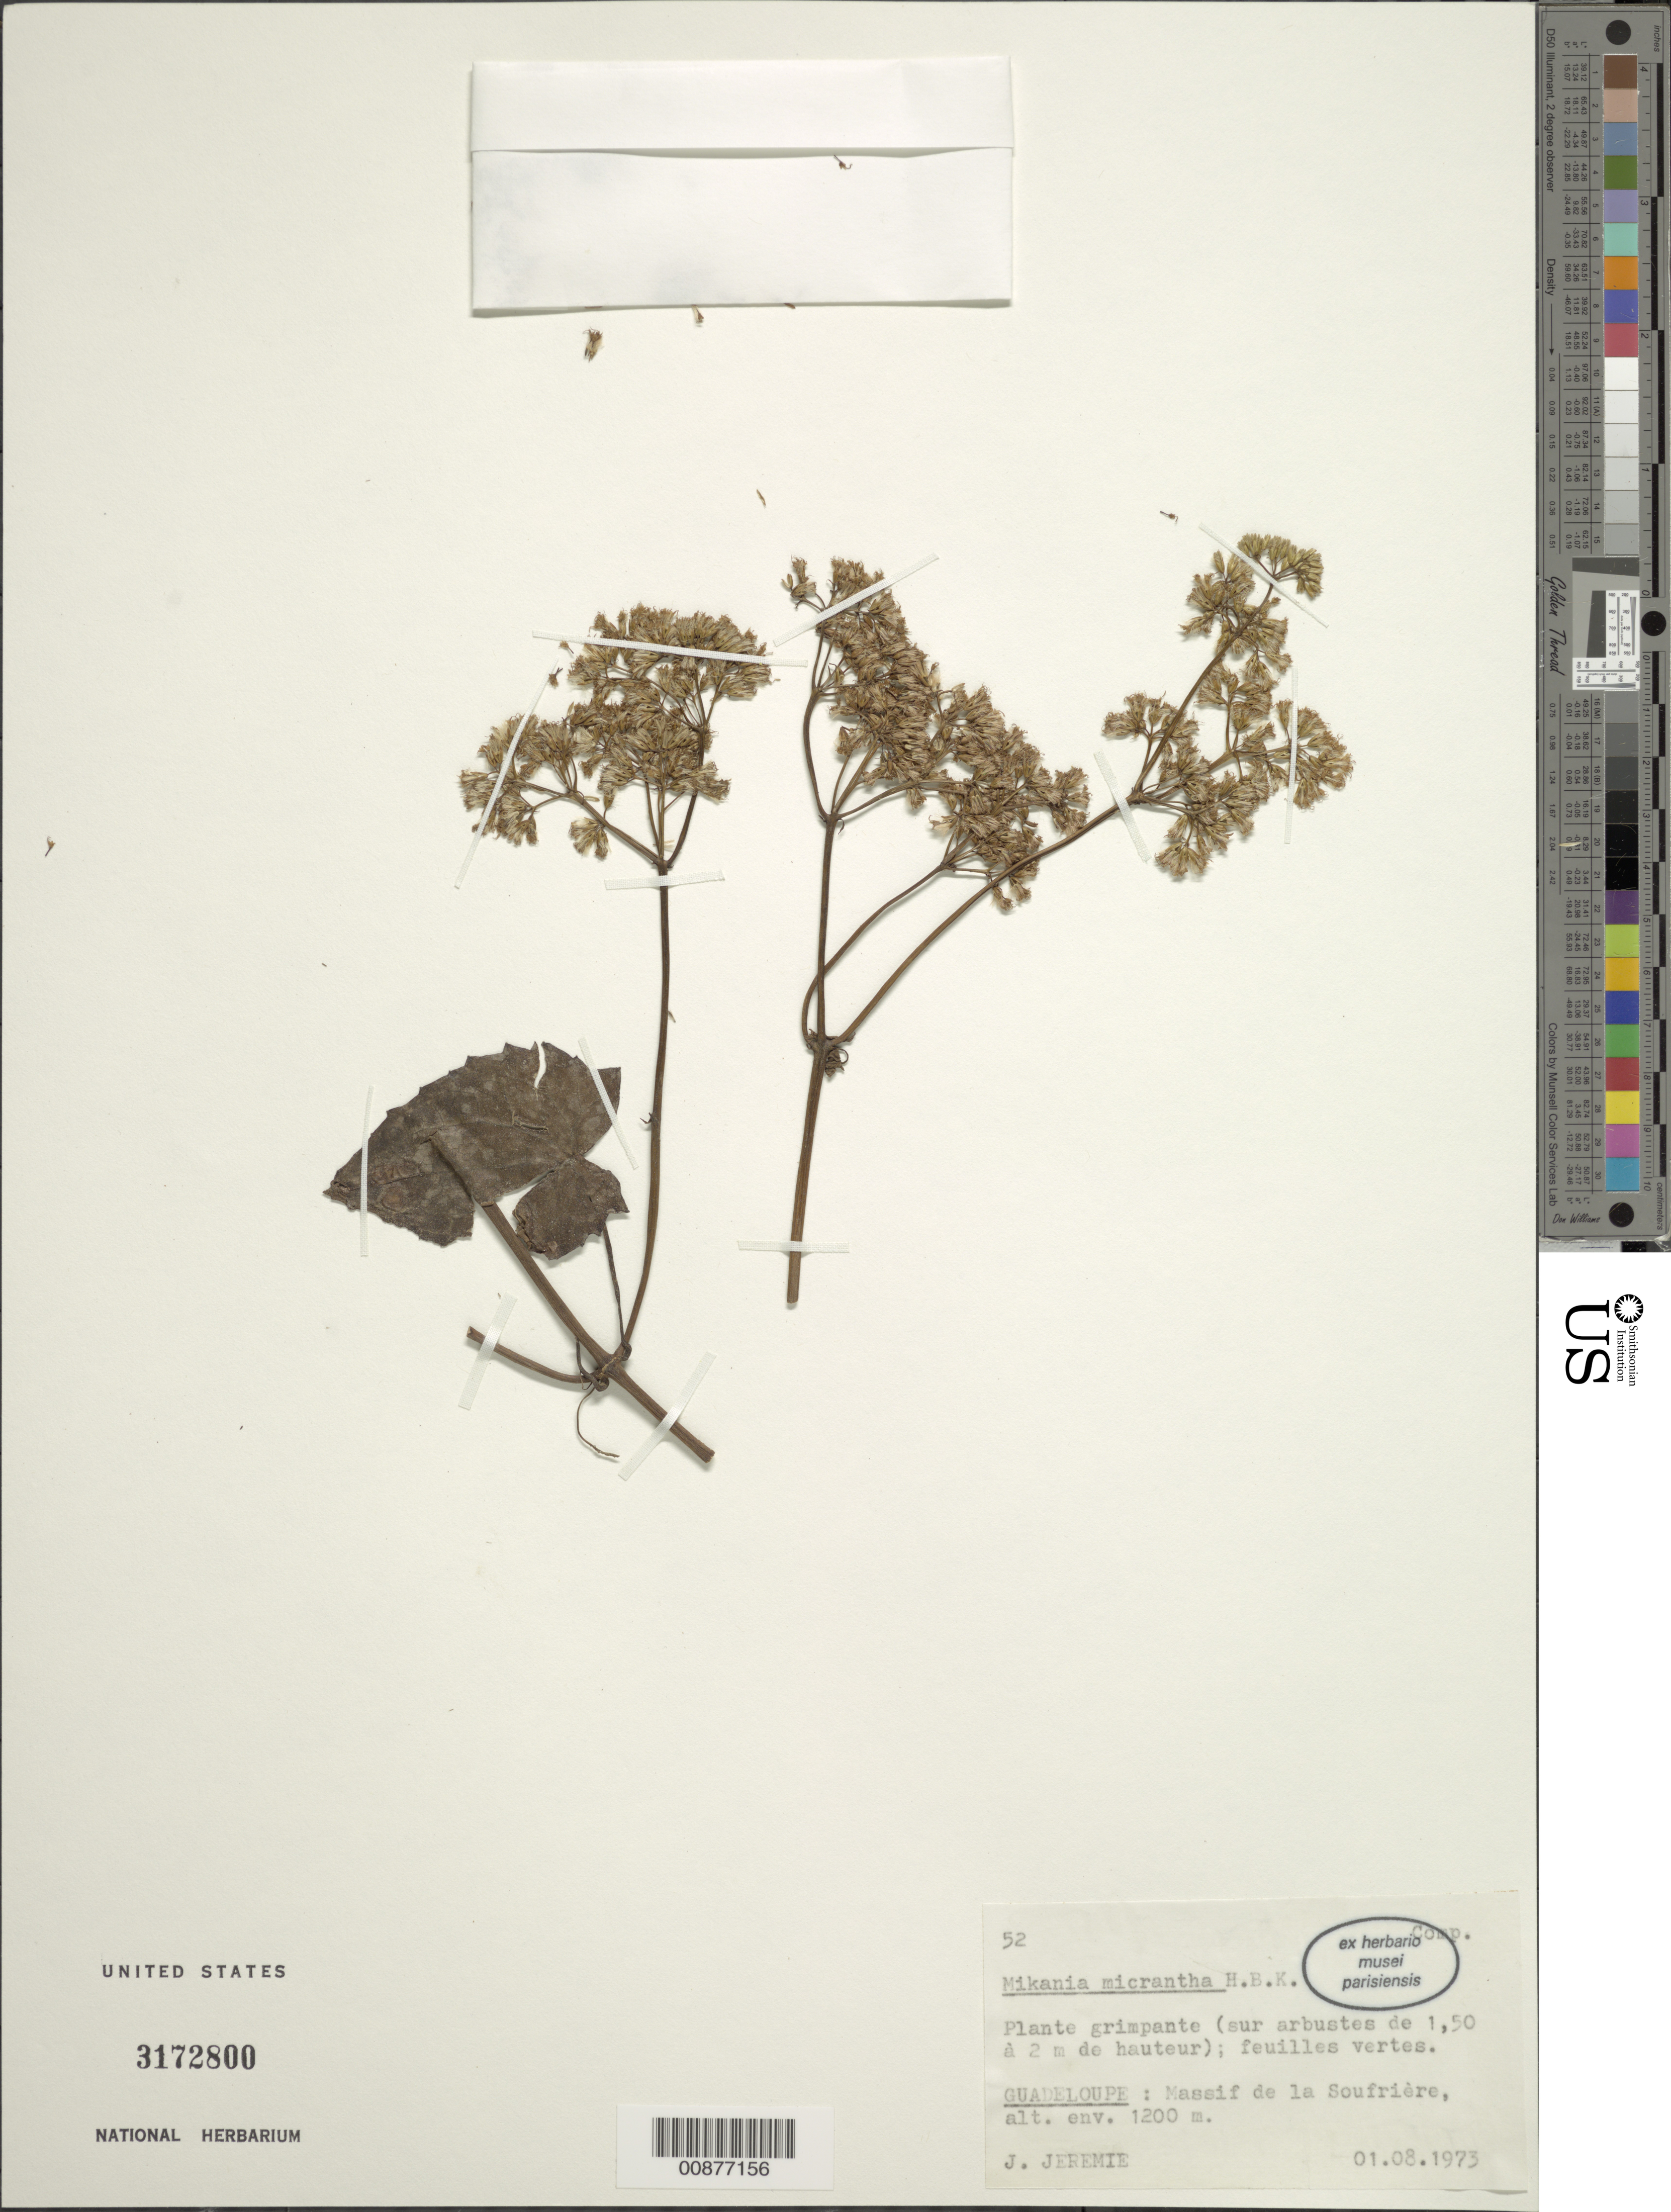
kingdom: Plantae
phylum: Tracheophyta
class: Magnoliopsida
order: Asterales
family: Asteraceae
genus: Mikania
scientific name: Mikania micrantha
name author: Kunth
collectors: J. Jérémie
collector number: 52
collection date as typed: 01 Aug 1973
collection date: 1973-08-01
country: Guadeloupe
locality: Massif de la Soufrière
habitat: Sur arbustes de 1.5-2.0 m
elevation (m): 1200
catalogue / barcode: US 3172800